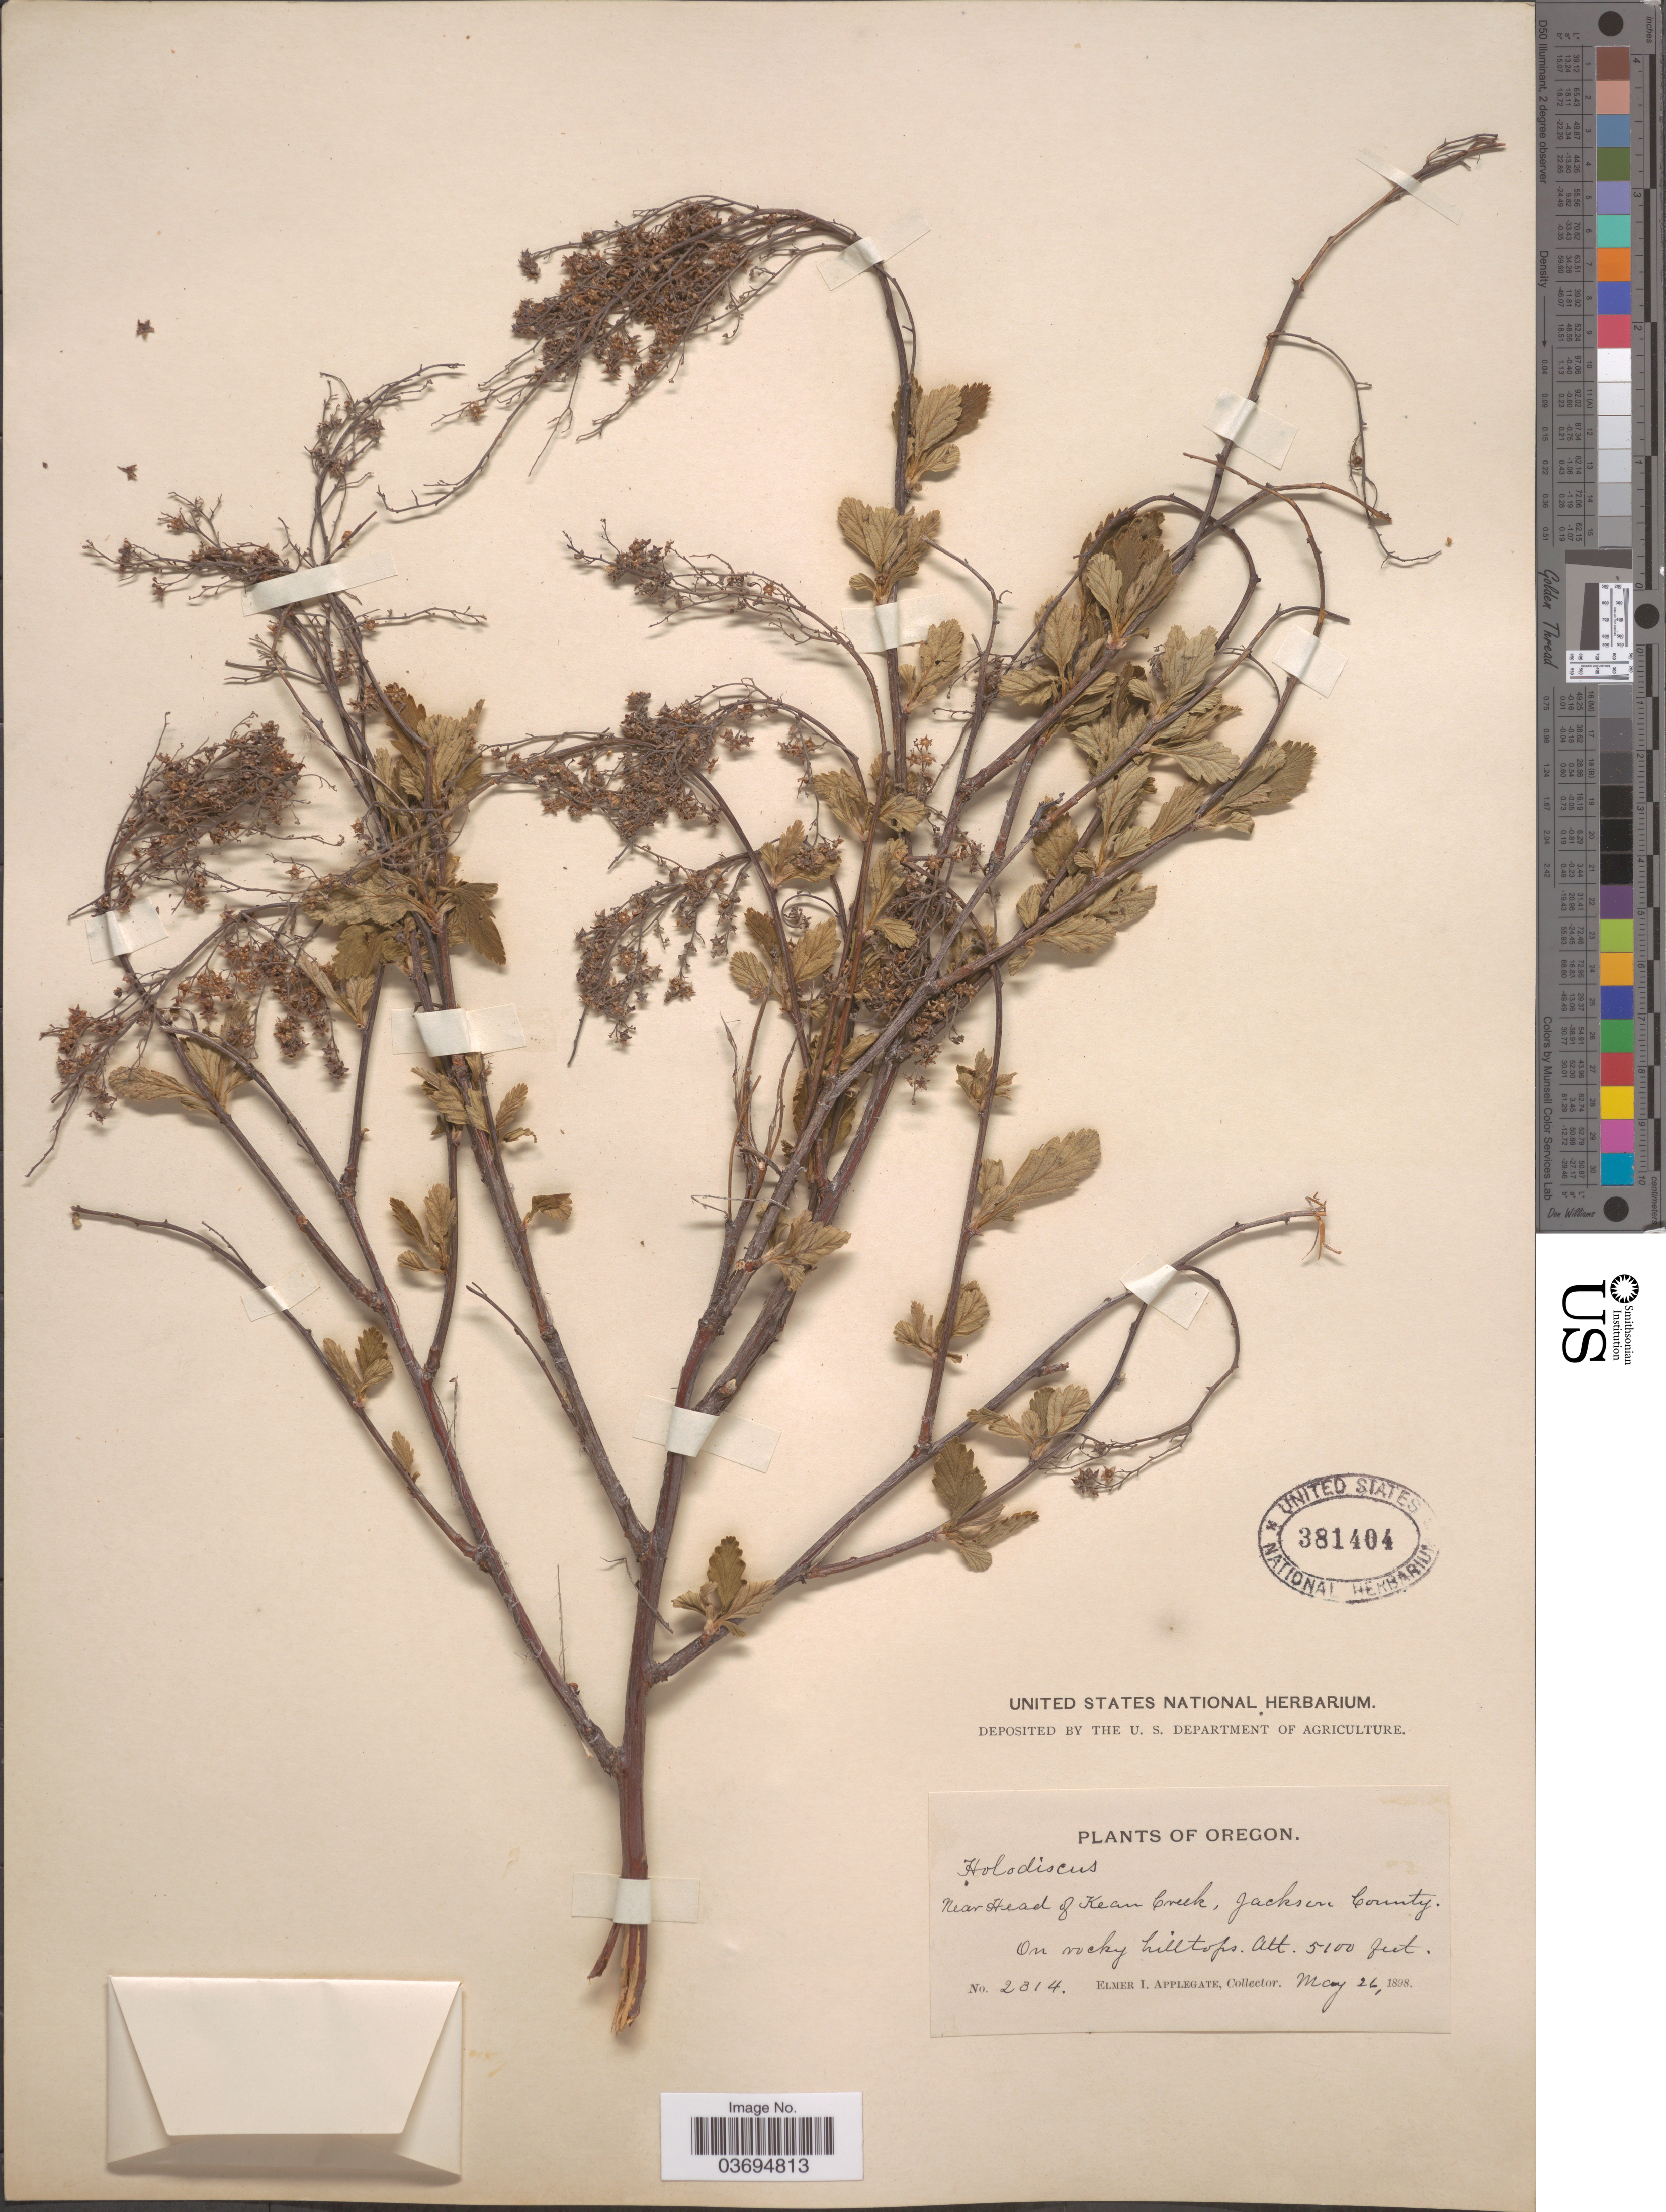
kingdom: Plantae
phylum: Tracheophyta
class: Magnoliopsida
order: Rosales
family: Rosaceae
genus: Holodiscus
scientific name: Holodiscus sp.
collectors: E. I. Applegate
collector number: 2314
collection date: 1898-05-26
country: United States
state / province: Oregon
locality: Near Head of Kean Creek, Jackson County.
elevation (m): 1554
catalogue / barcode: US 381404